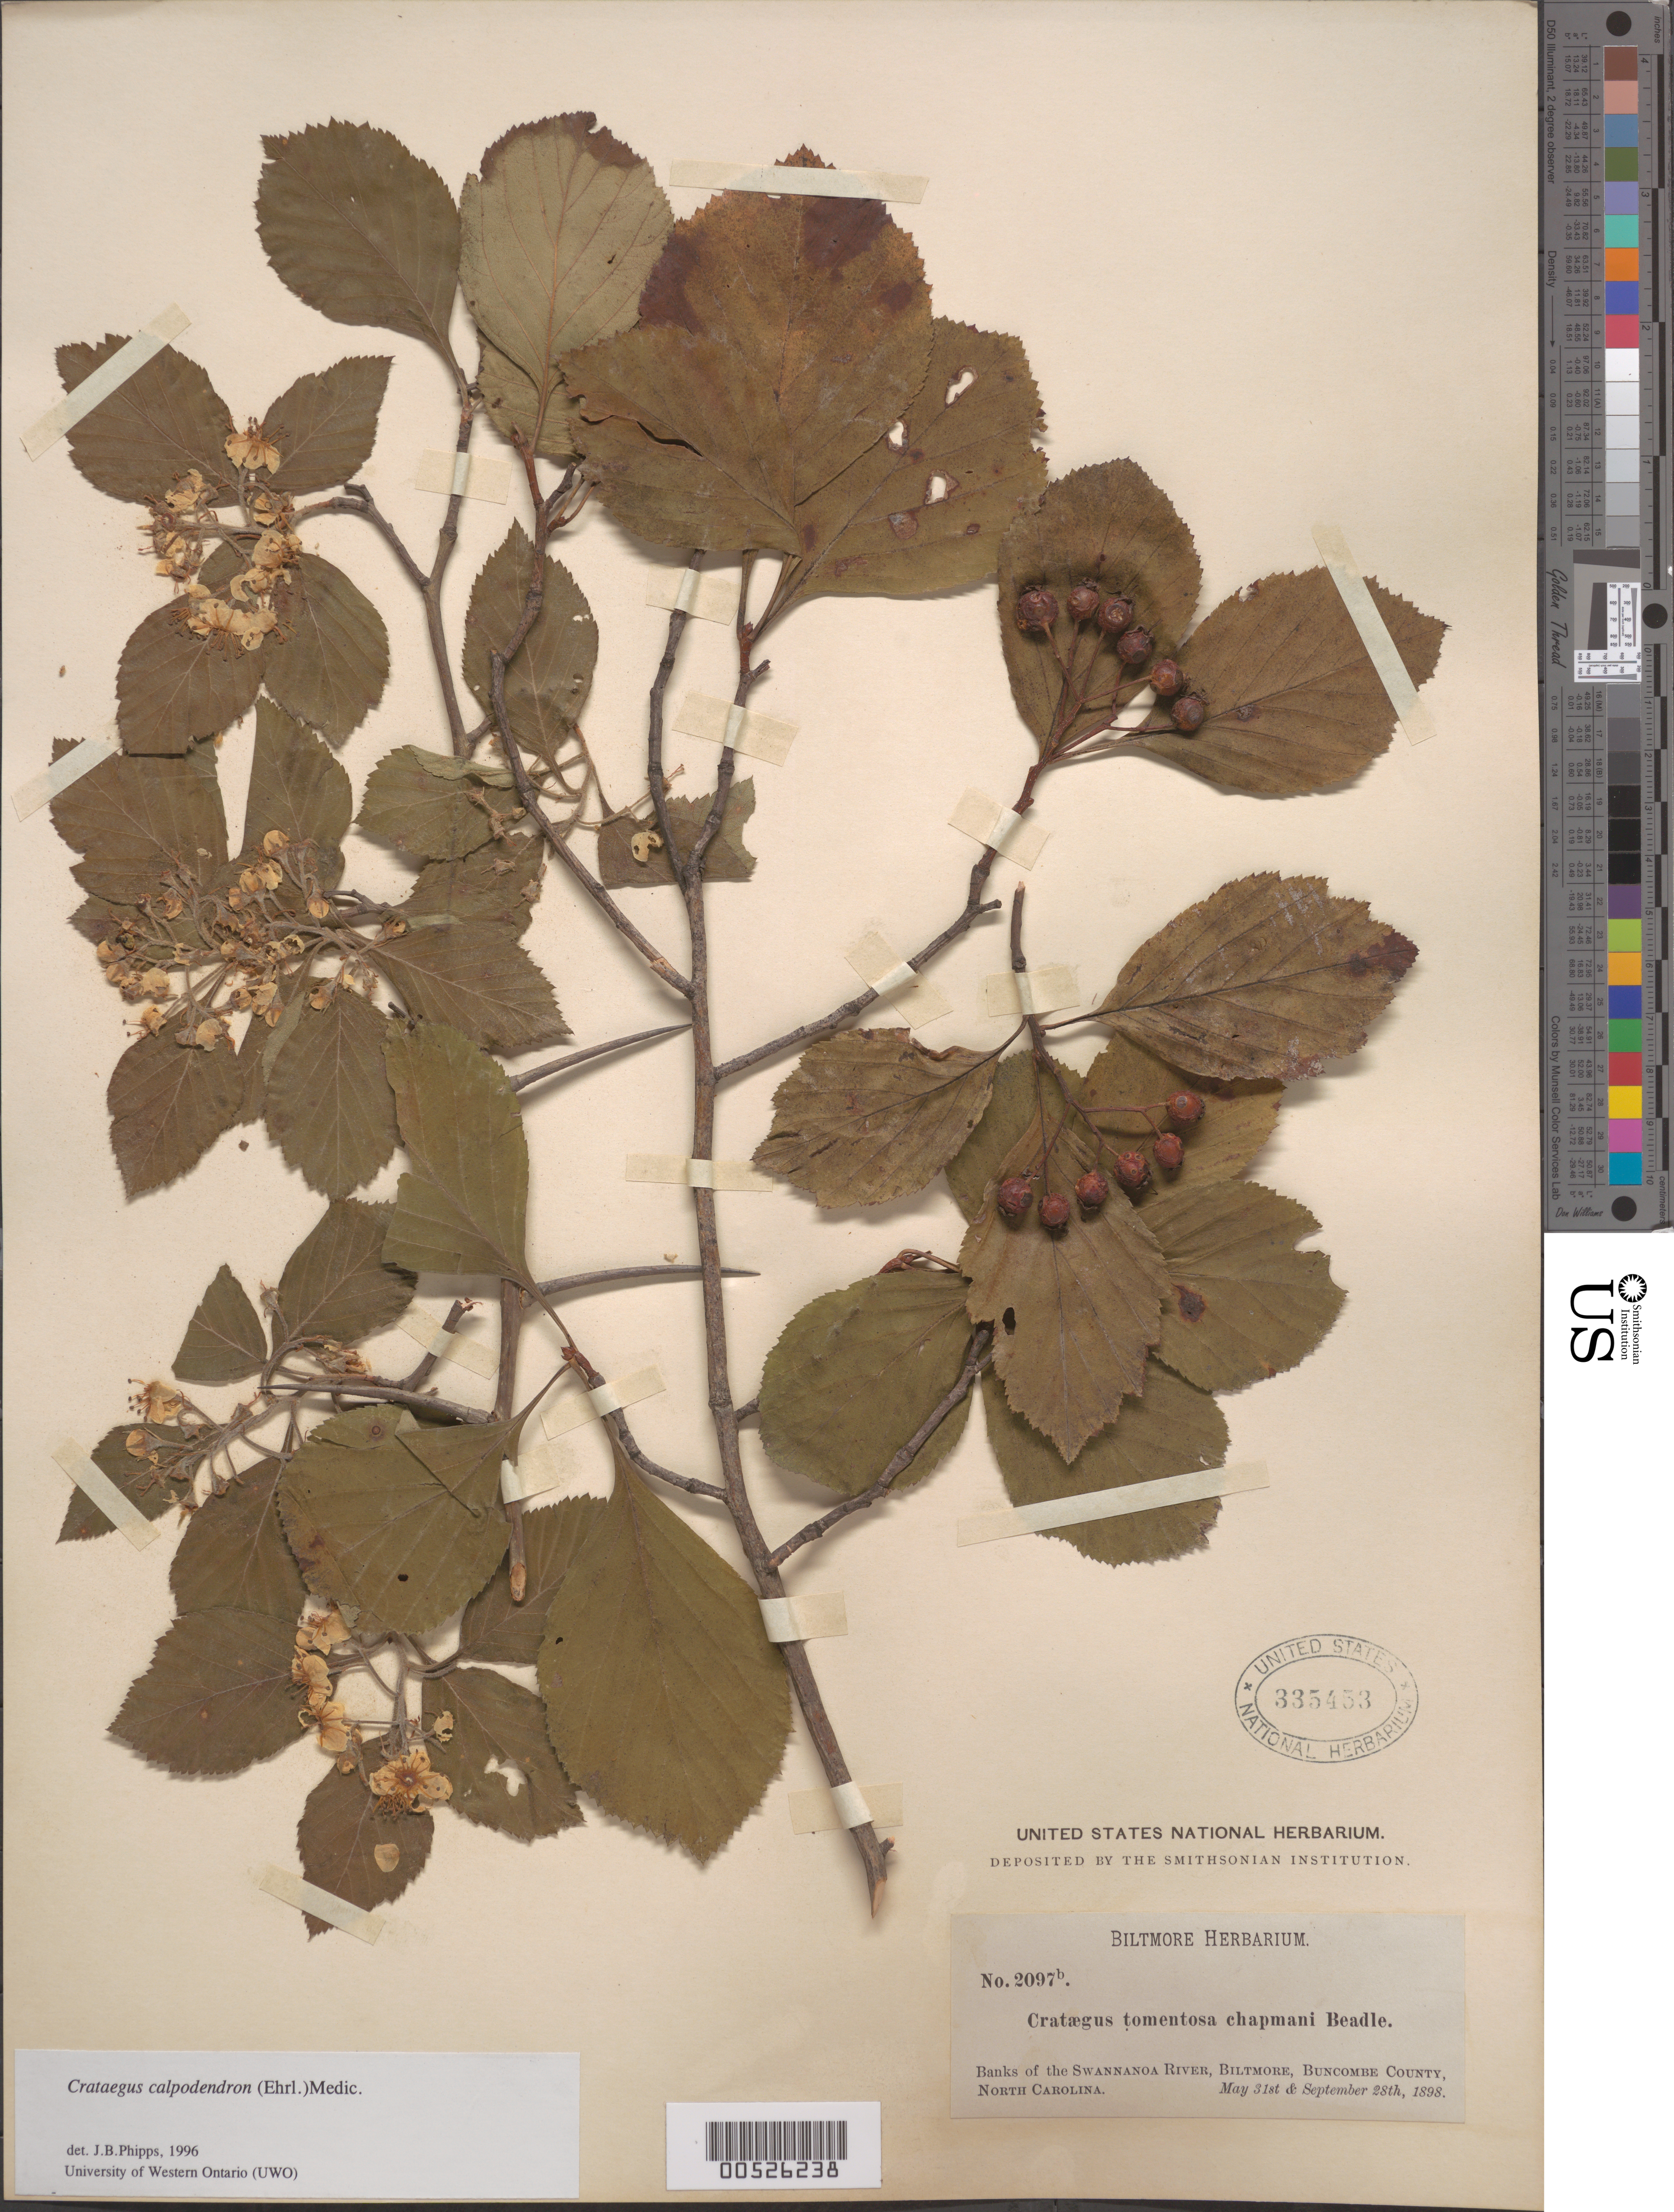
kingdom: Plantae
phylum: Tracheophyta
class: Magnoliopsida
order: Rosales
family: Rosaceae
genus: Crataegus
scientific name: Crataegus calpodendron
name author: (Ehrh.) Medik.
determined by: Phipps, James B., (UWO), University of Western Ontario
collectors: ex herb. Biltmore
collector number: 2097b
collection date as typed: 31 May 1898 and 28 Sep 1898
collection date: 1898-05-31,1898-09-28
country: United States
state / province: North Carolina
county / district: Buncombe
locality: Banks of the Swannanoa River, Biltmore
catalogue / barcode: US 335453